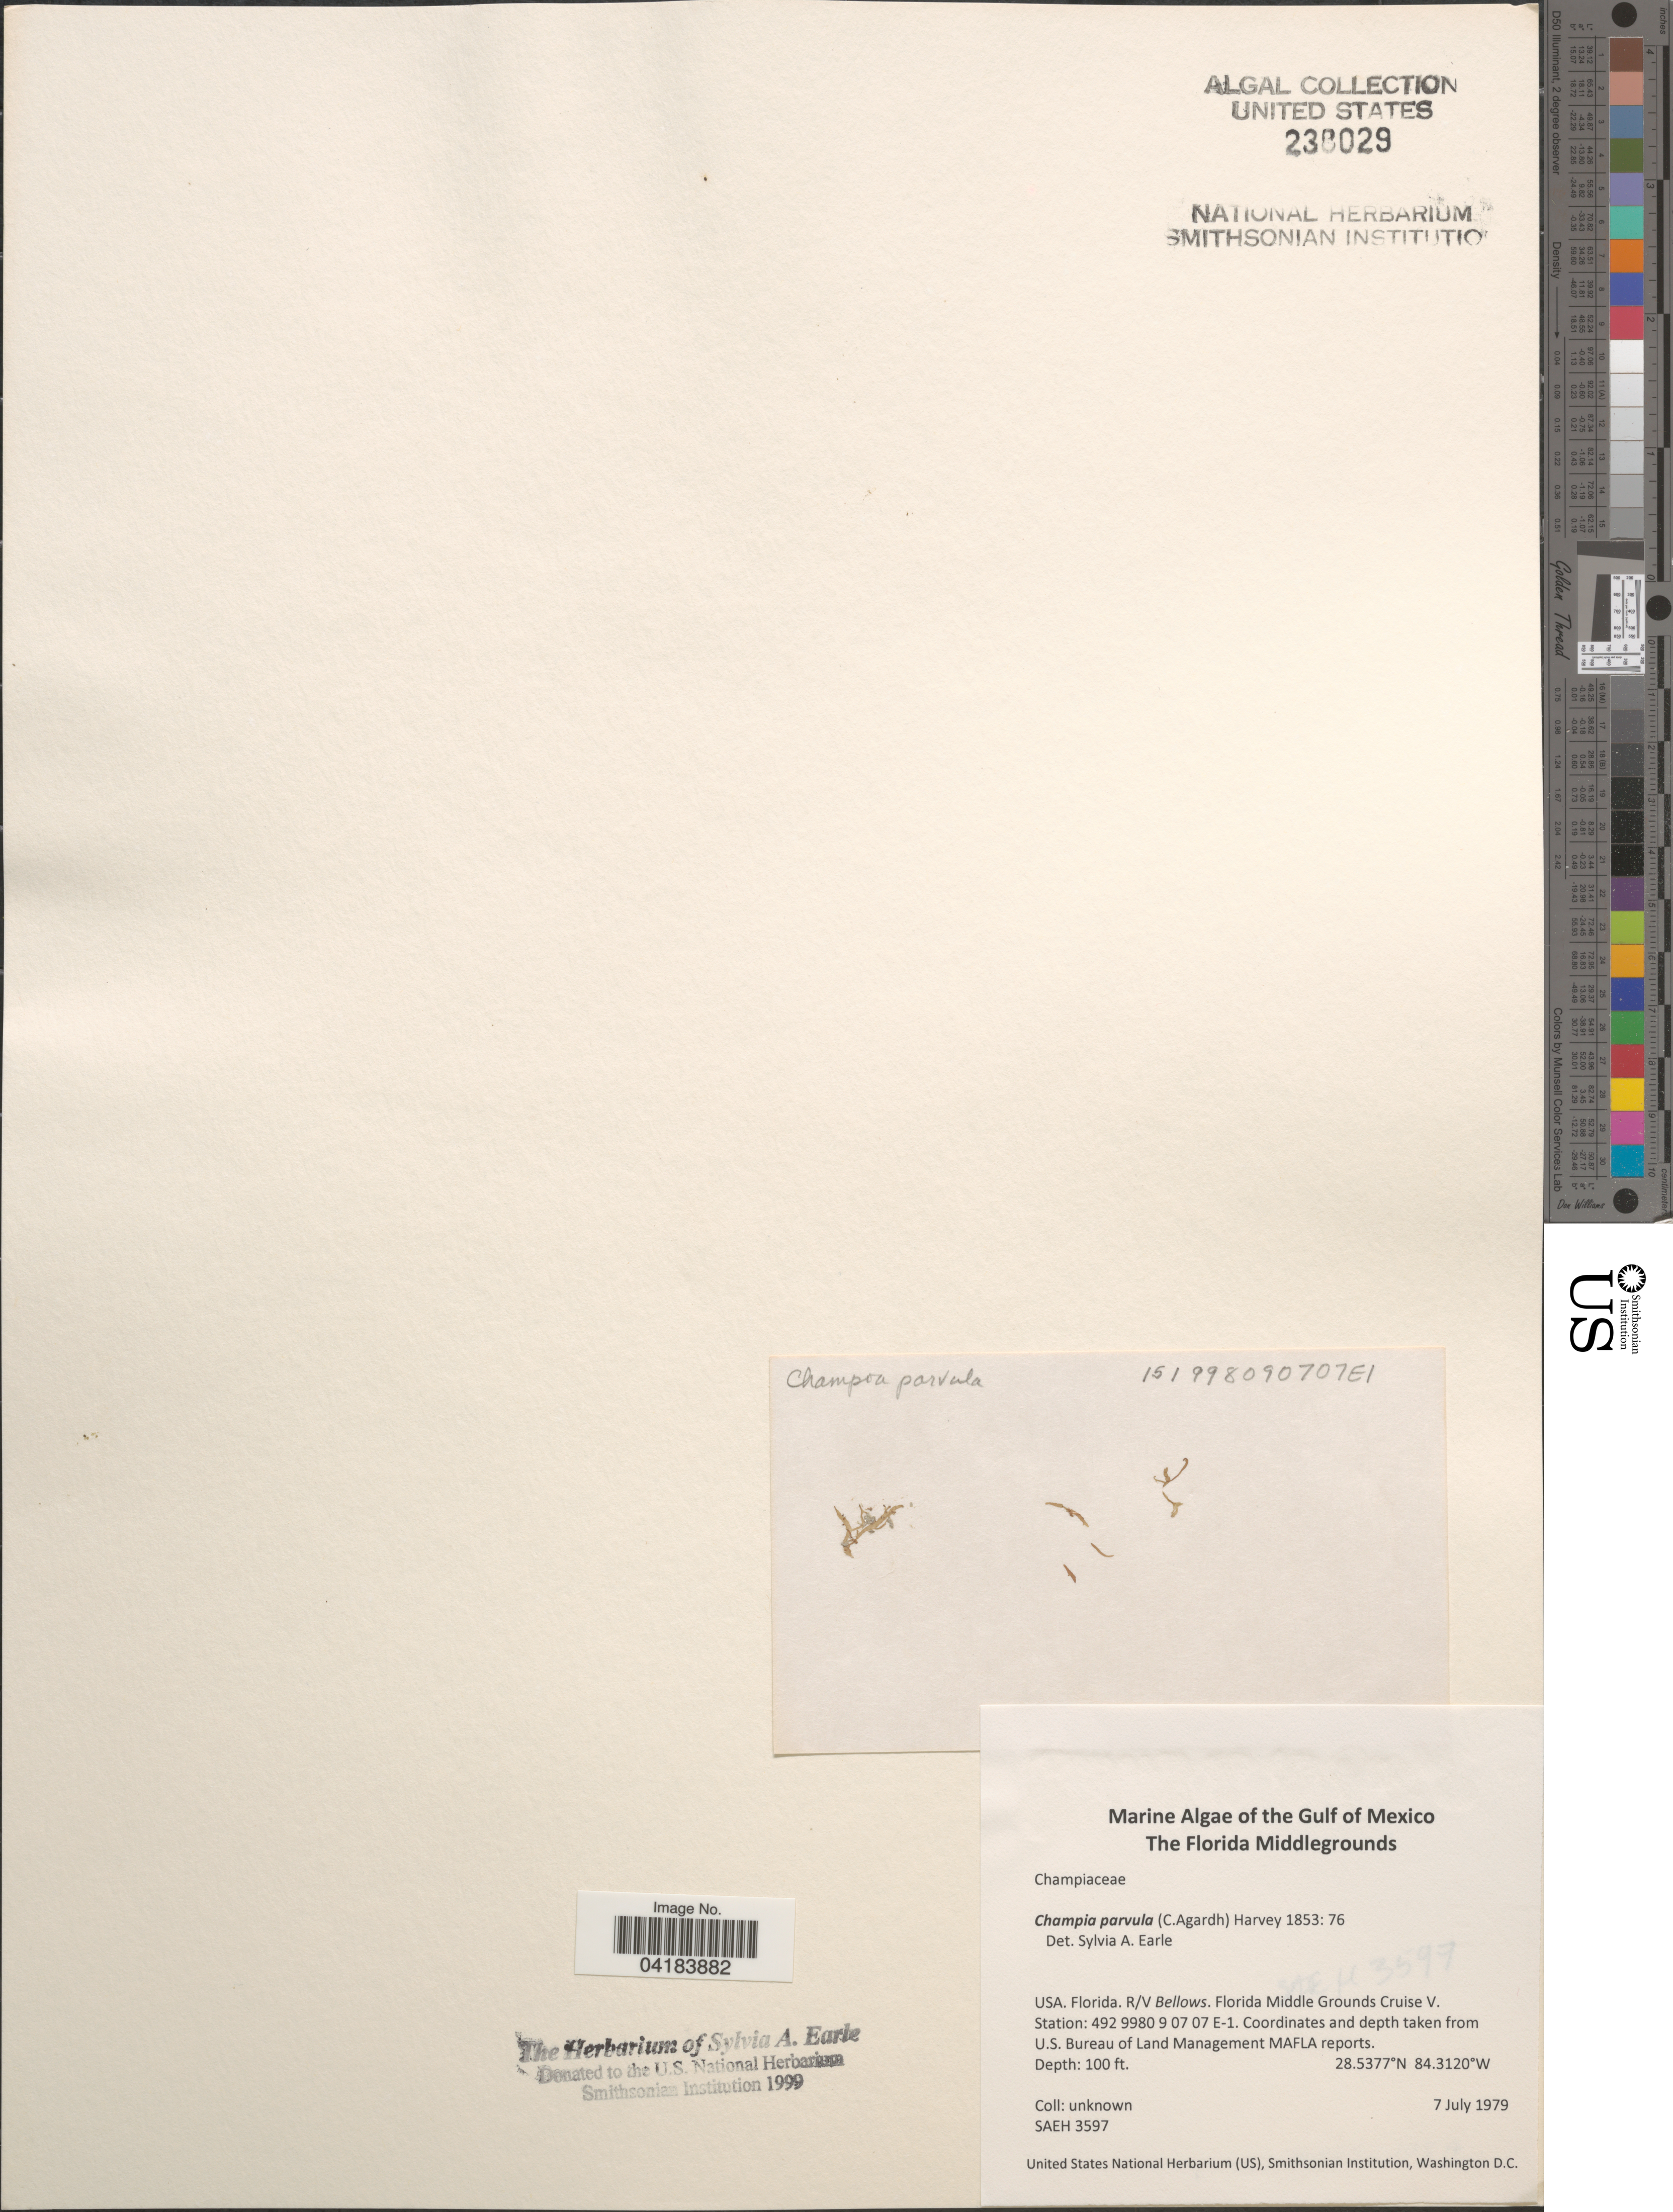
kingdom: Plantae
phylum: Rhodophyta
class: Florideophyceae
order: Rhodymeniales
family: Champiaceae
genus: Champia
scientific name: Champia parvula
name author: (C. Agardh) Harv.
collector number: SAEH3597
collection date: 1979-07-07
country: United States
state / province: Florida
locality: Gulf of Mexico. R/V Bellows. Florida Middle Grounds Cruise V. Station 492 9980 9 07 07 E-1.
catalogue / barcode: US 238029